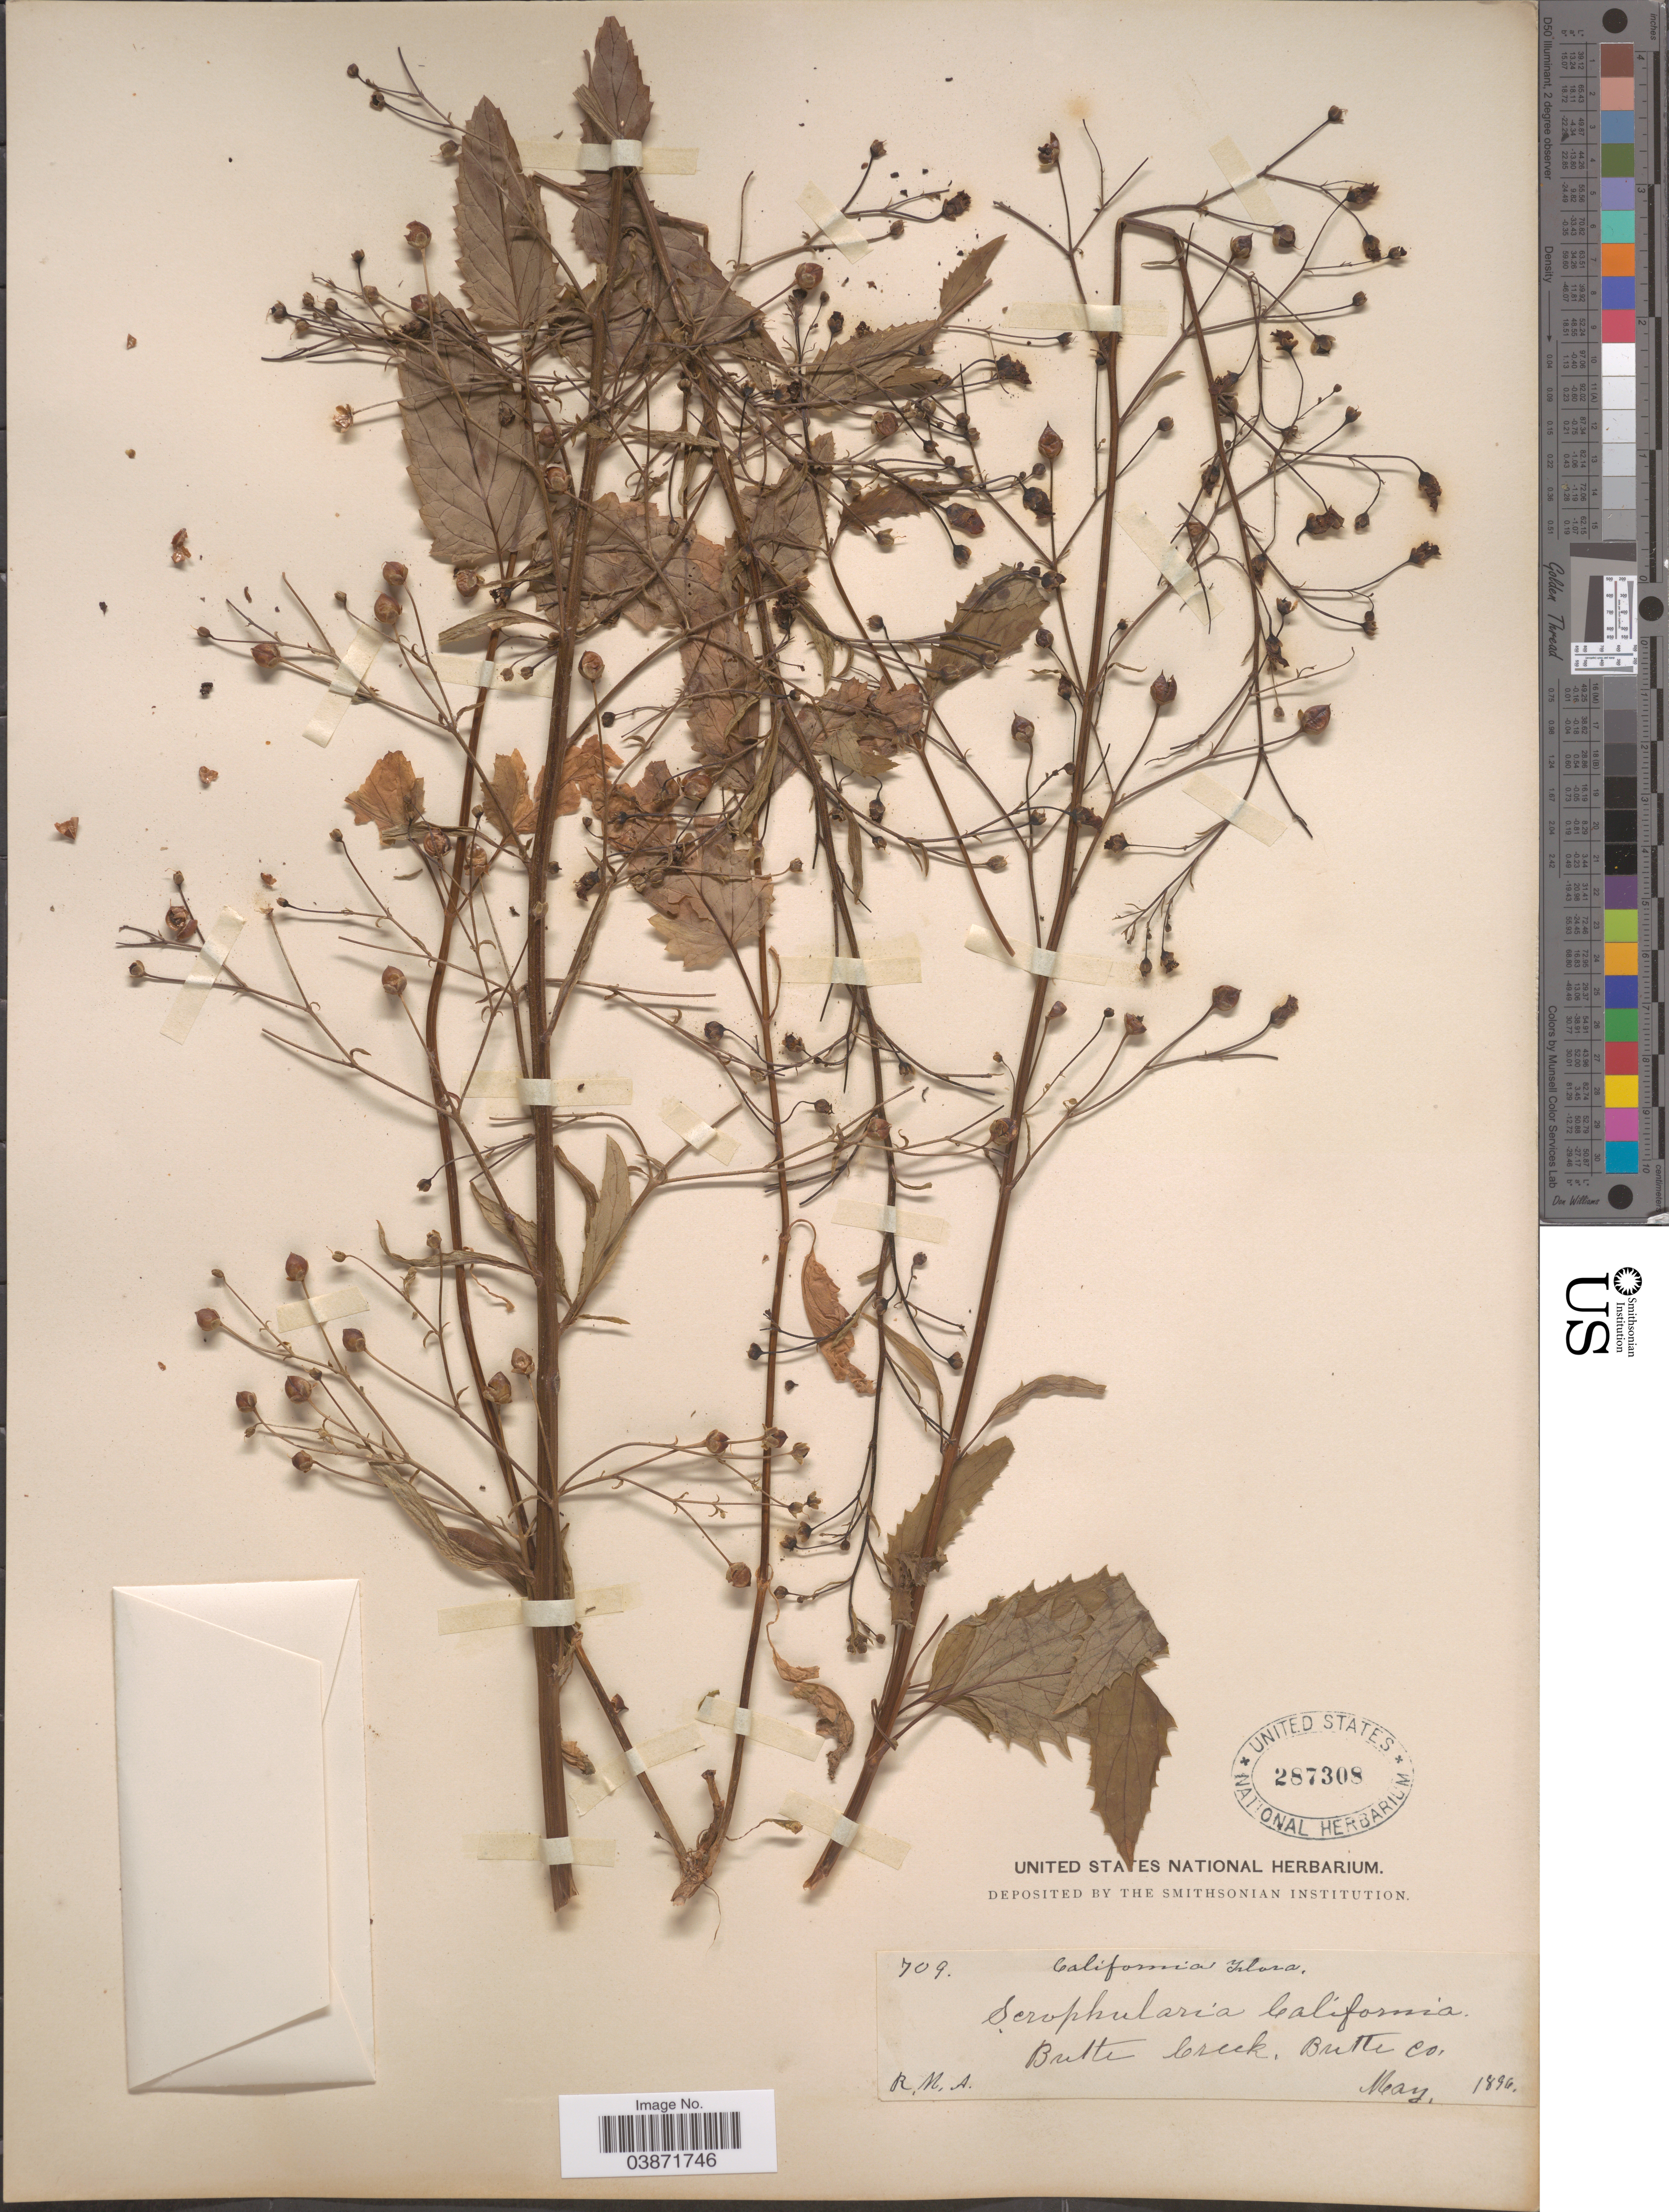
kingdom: Plantae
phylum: Tracheophyta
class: Magnoliopsida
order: Lamiales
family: Scrophulariaceae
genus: Scrophularia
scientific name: Scrophularia californica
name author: Cham. & Schltdl.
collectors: R. M. A.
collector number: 709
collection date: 1896-05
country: United States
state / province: California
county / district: Butte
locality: Butte Creek, Butte Co.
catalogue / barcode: US 287308